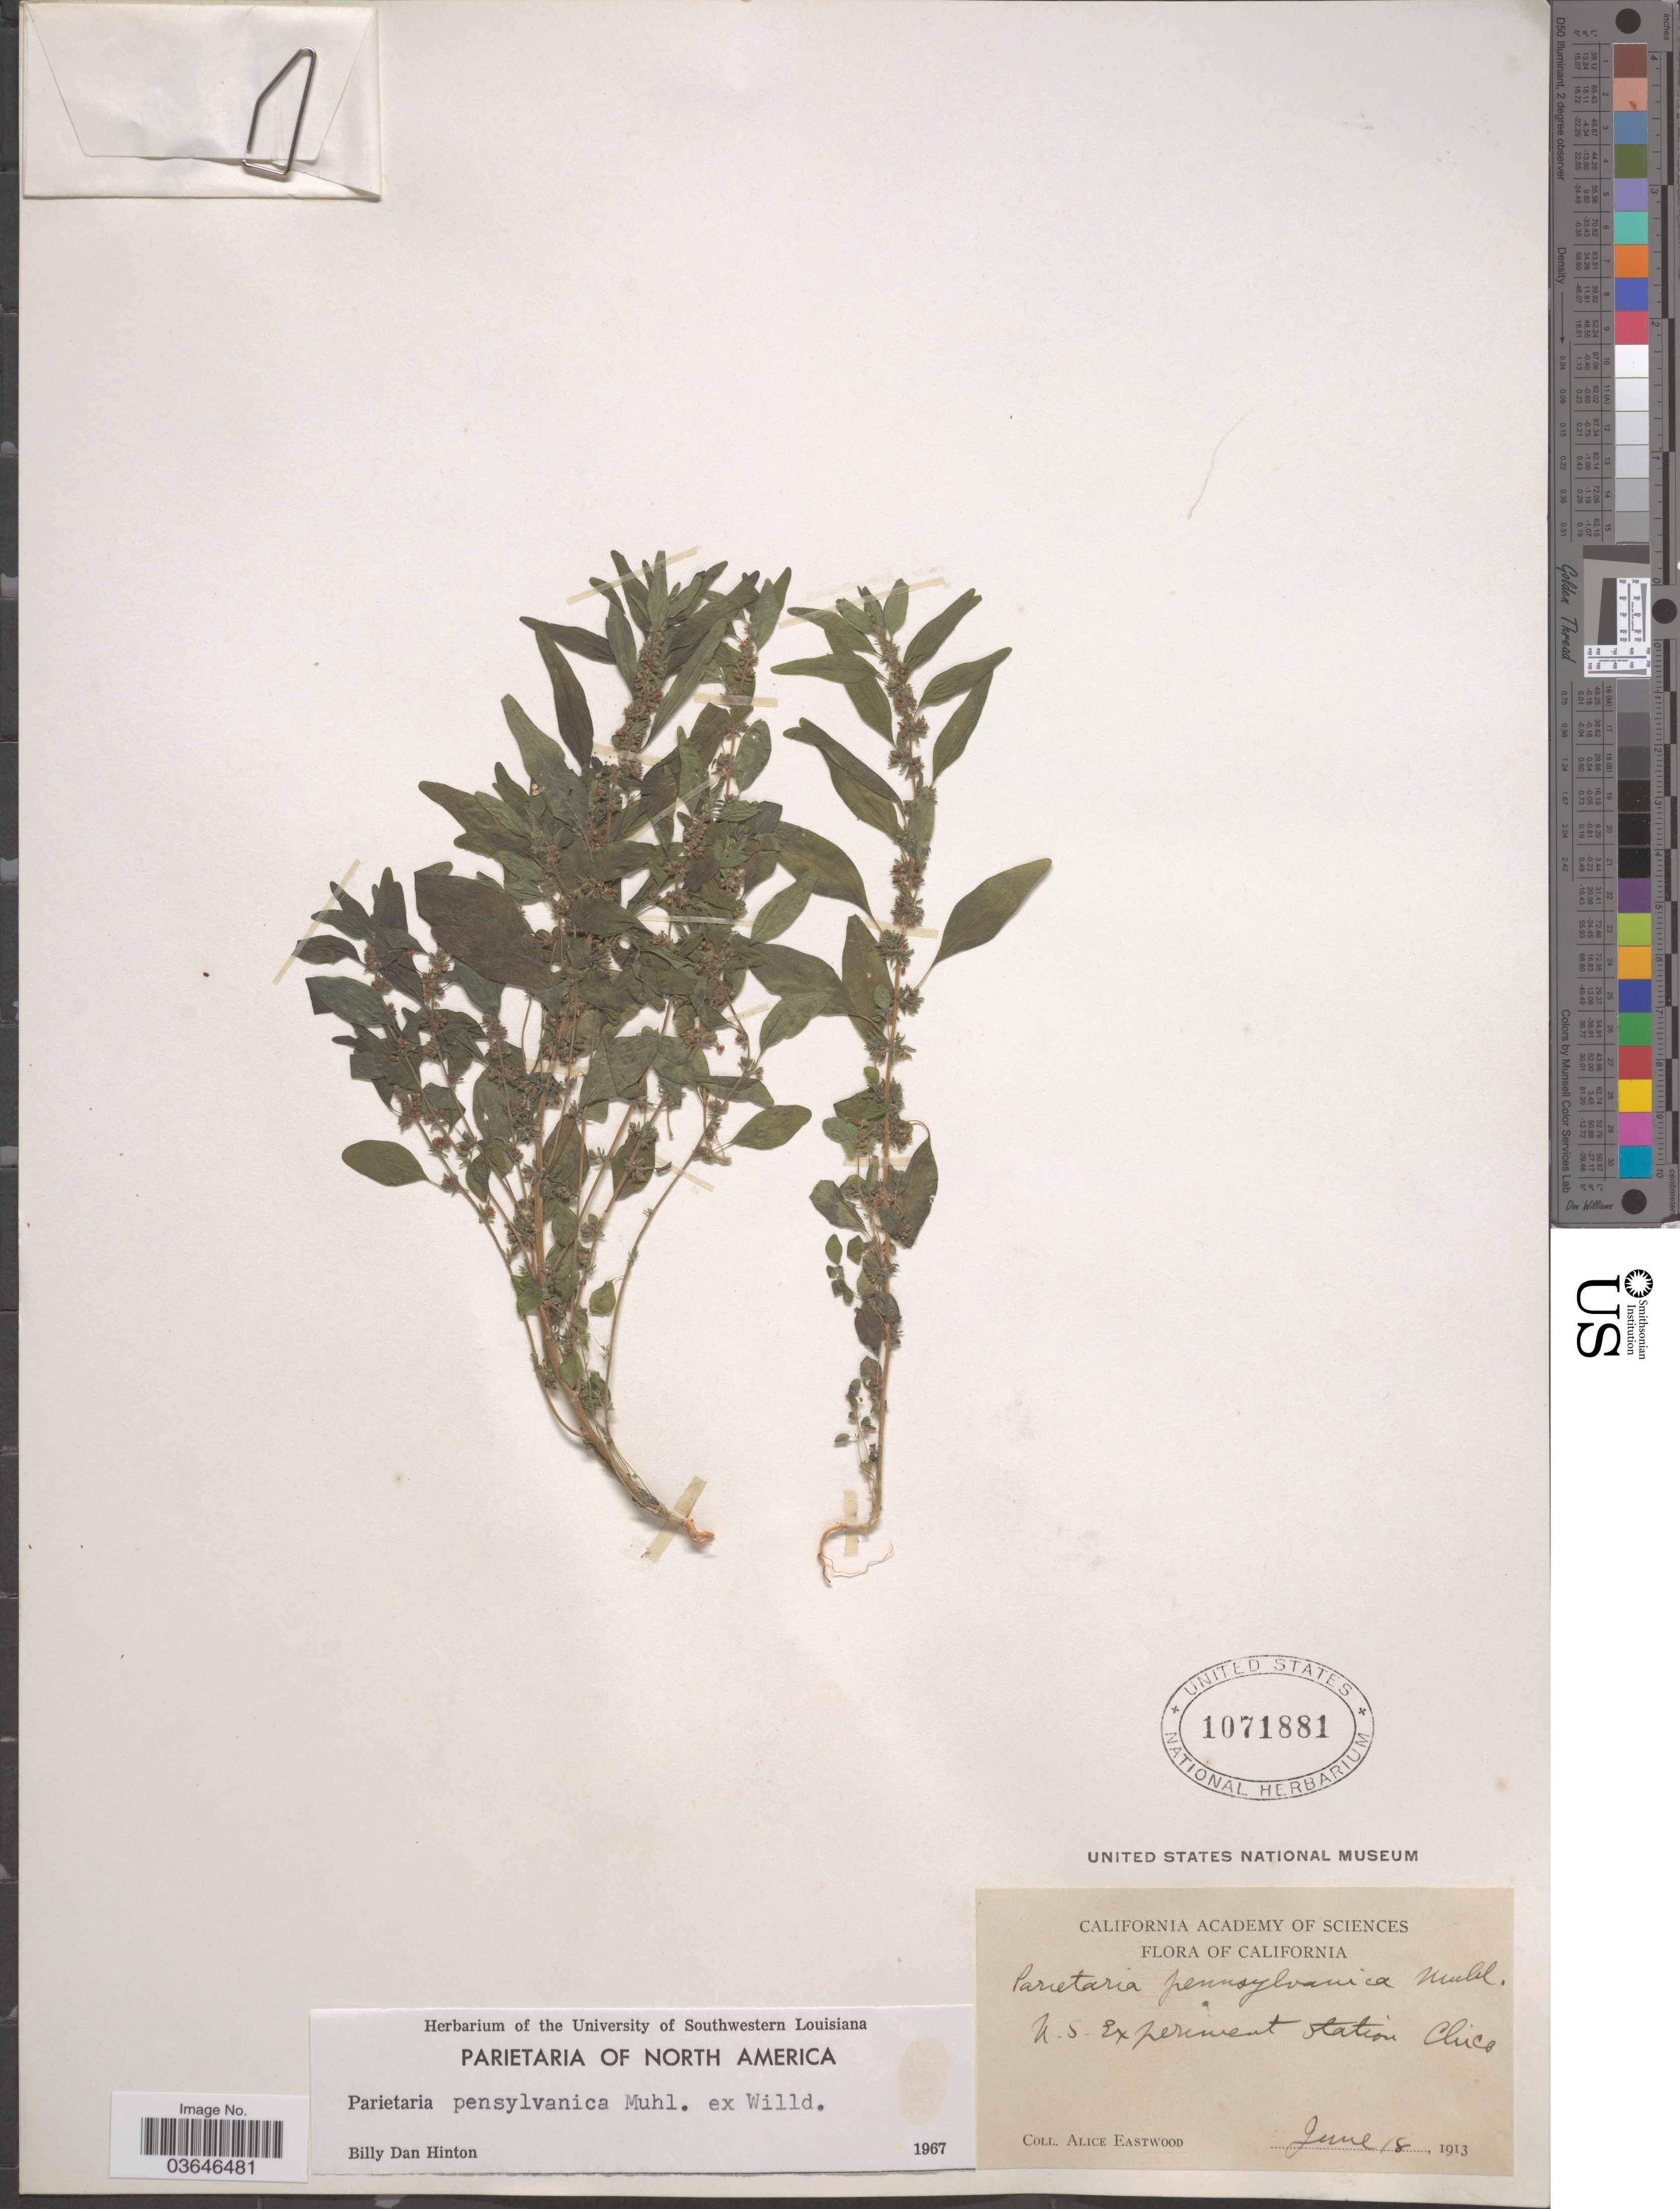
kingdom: Plantae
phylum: Tracheophyta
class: Magnoliopsida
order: Rosales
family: Urticaceae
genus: Parietaria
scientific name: Parietaria pensylvanica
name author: Muhl. ex Willd.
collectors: A. Eastwood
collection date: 1913-06-18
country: United States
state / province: California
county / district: Butte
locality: U.S. Experiment Station Chico.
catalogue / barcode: US 1071881